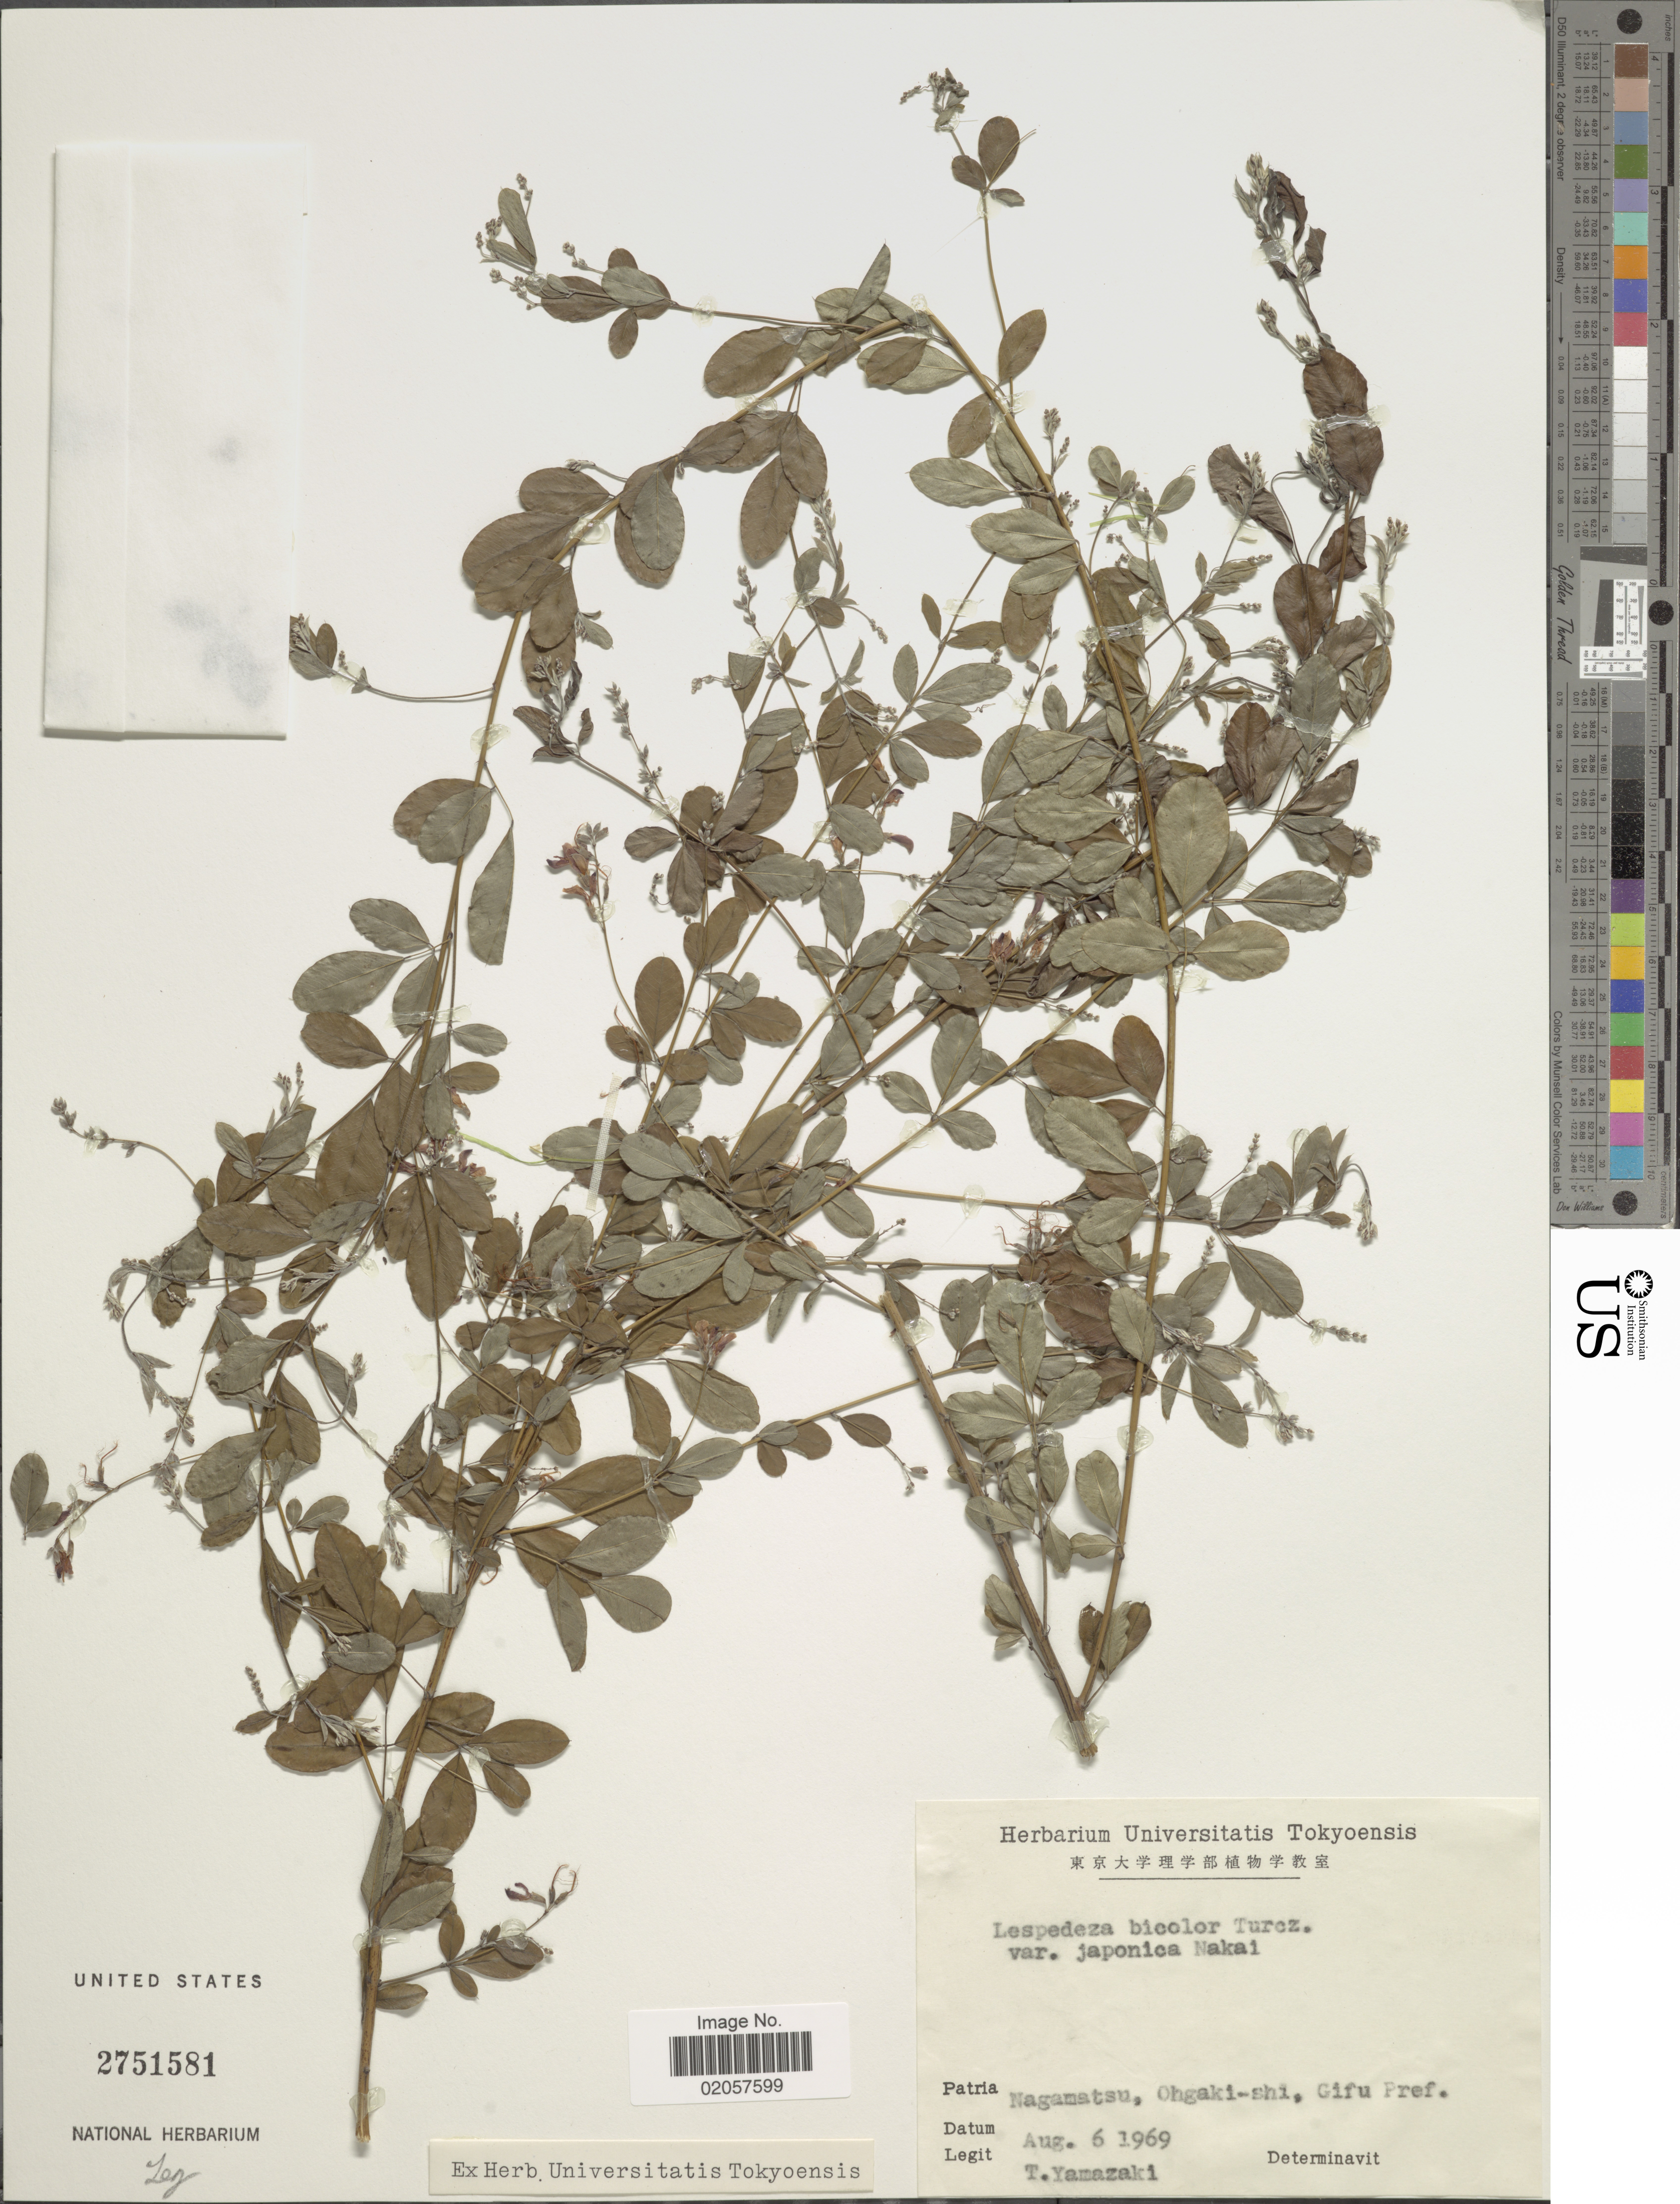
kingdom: Plantae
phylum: Tracheophyta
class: Magnoliopsida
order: Fabales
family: Fabaceae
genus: Lespedeza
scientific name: Lespedeza bicolor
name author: Turcz.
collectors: T. Yamazaki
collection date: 1969-08-06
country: Japan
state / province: Gihu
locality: Patria Nagamatsu, Ohgaki-shi, Gifu Pref.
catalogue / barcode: US 2751581